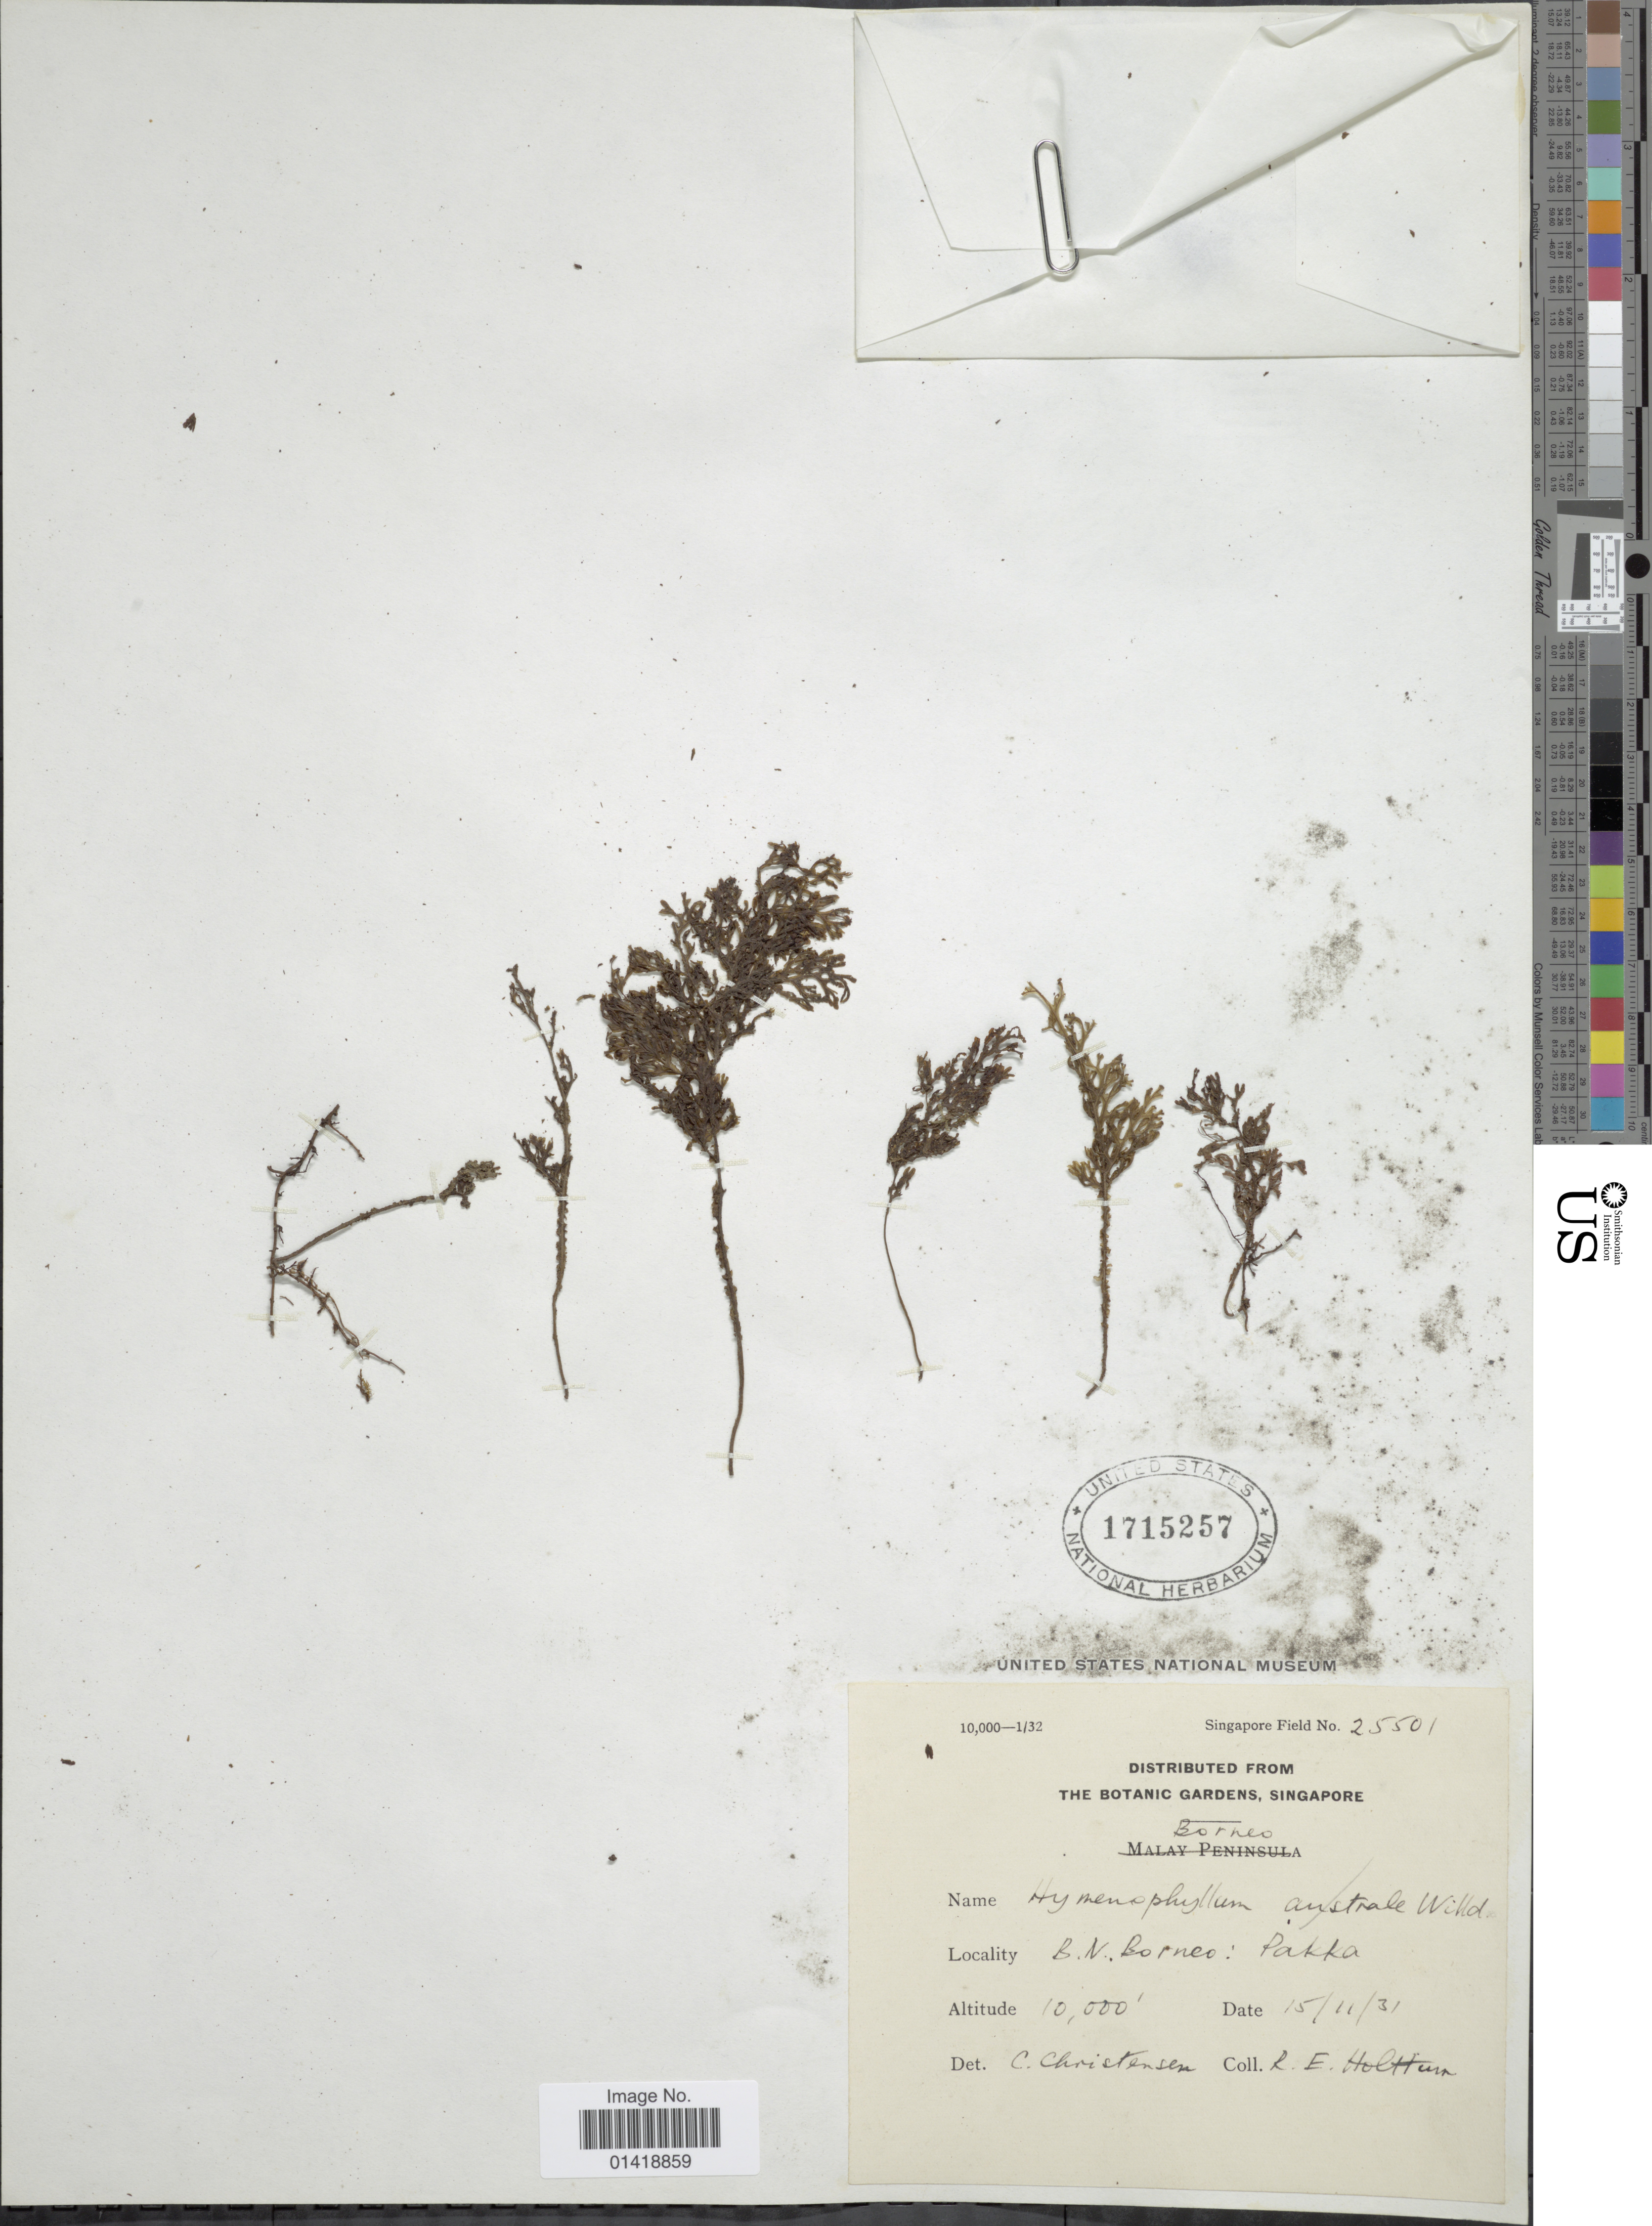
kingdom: Plantae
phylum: Tracheophyta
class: Polypodiopsida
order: Hymenophyllales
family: Hymenophyllaceae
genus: Hymenophyllum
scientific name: Hymenophyllum sp.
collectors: R. E. Holttum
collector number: Singapore Field 25501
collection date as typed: Transcribed d/m/y: 15/11/31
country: Malaysia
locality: B.N. Borneo: Pakka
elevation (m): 3048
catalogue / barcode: US 1715257